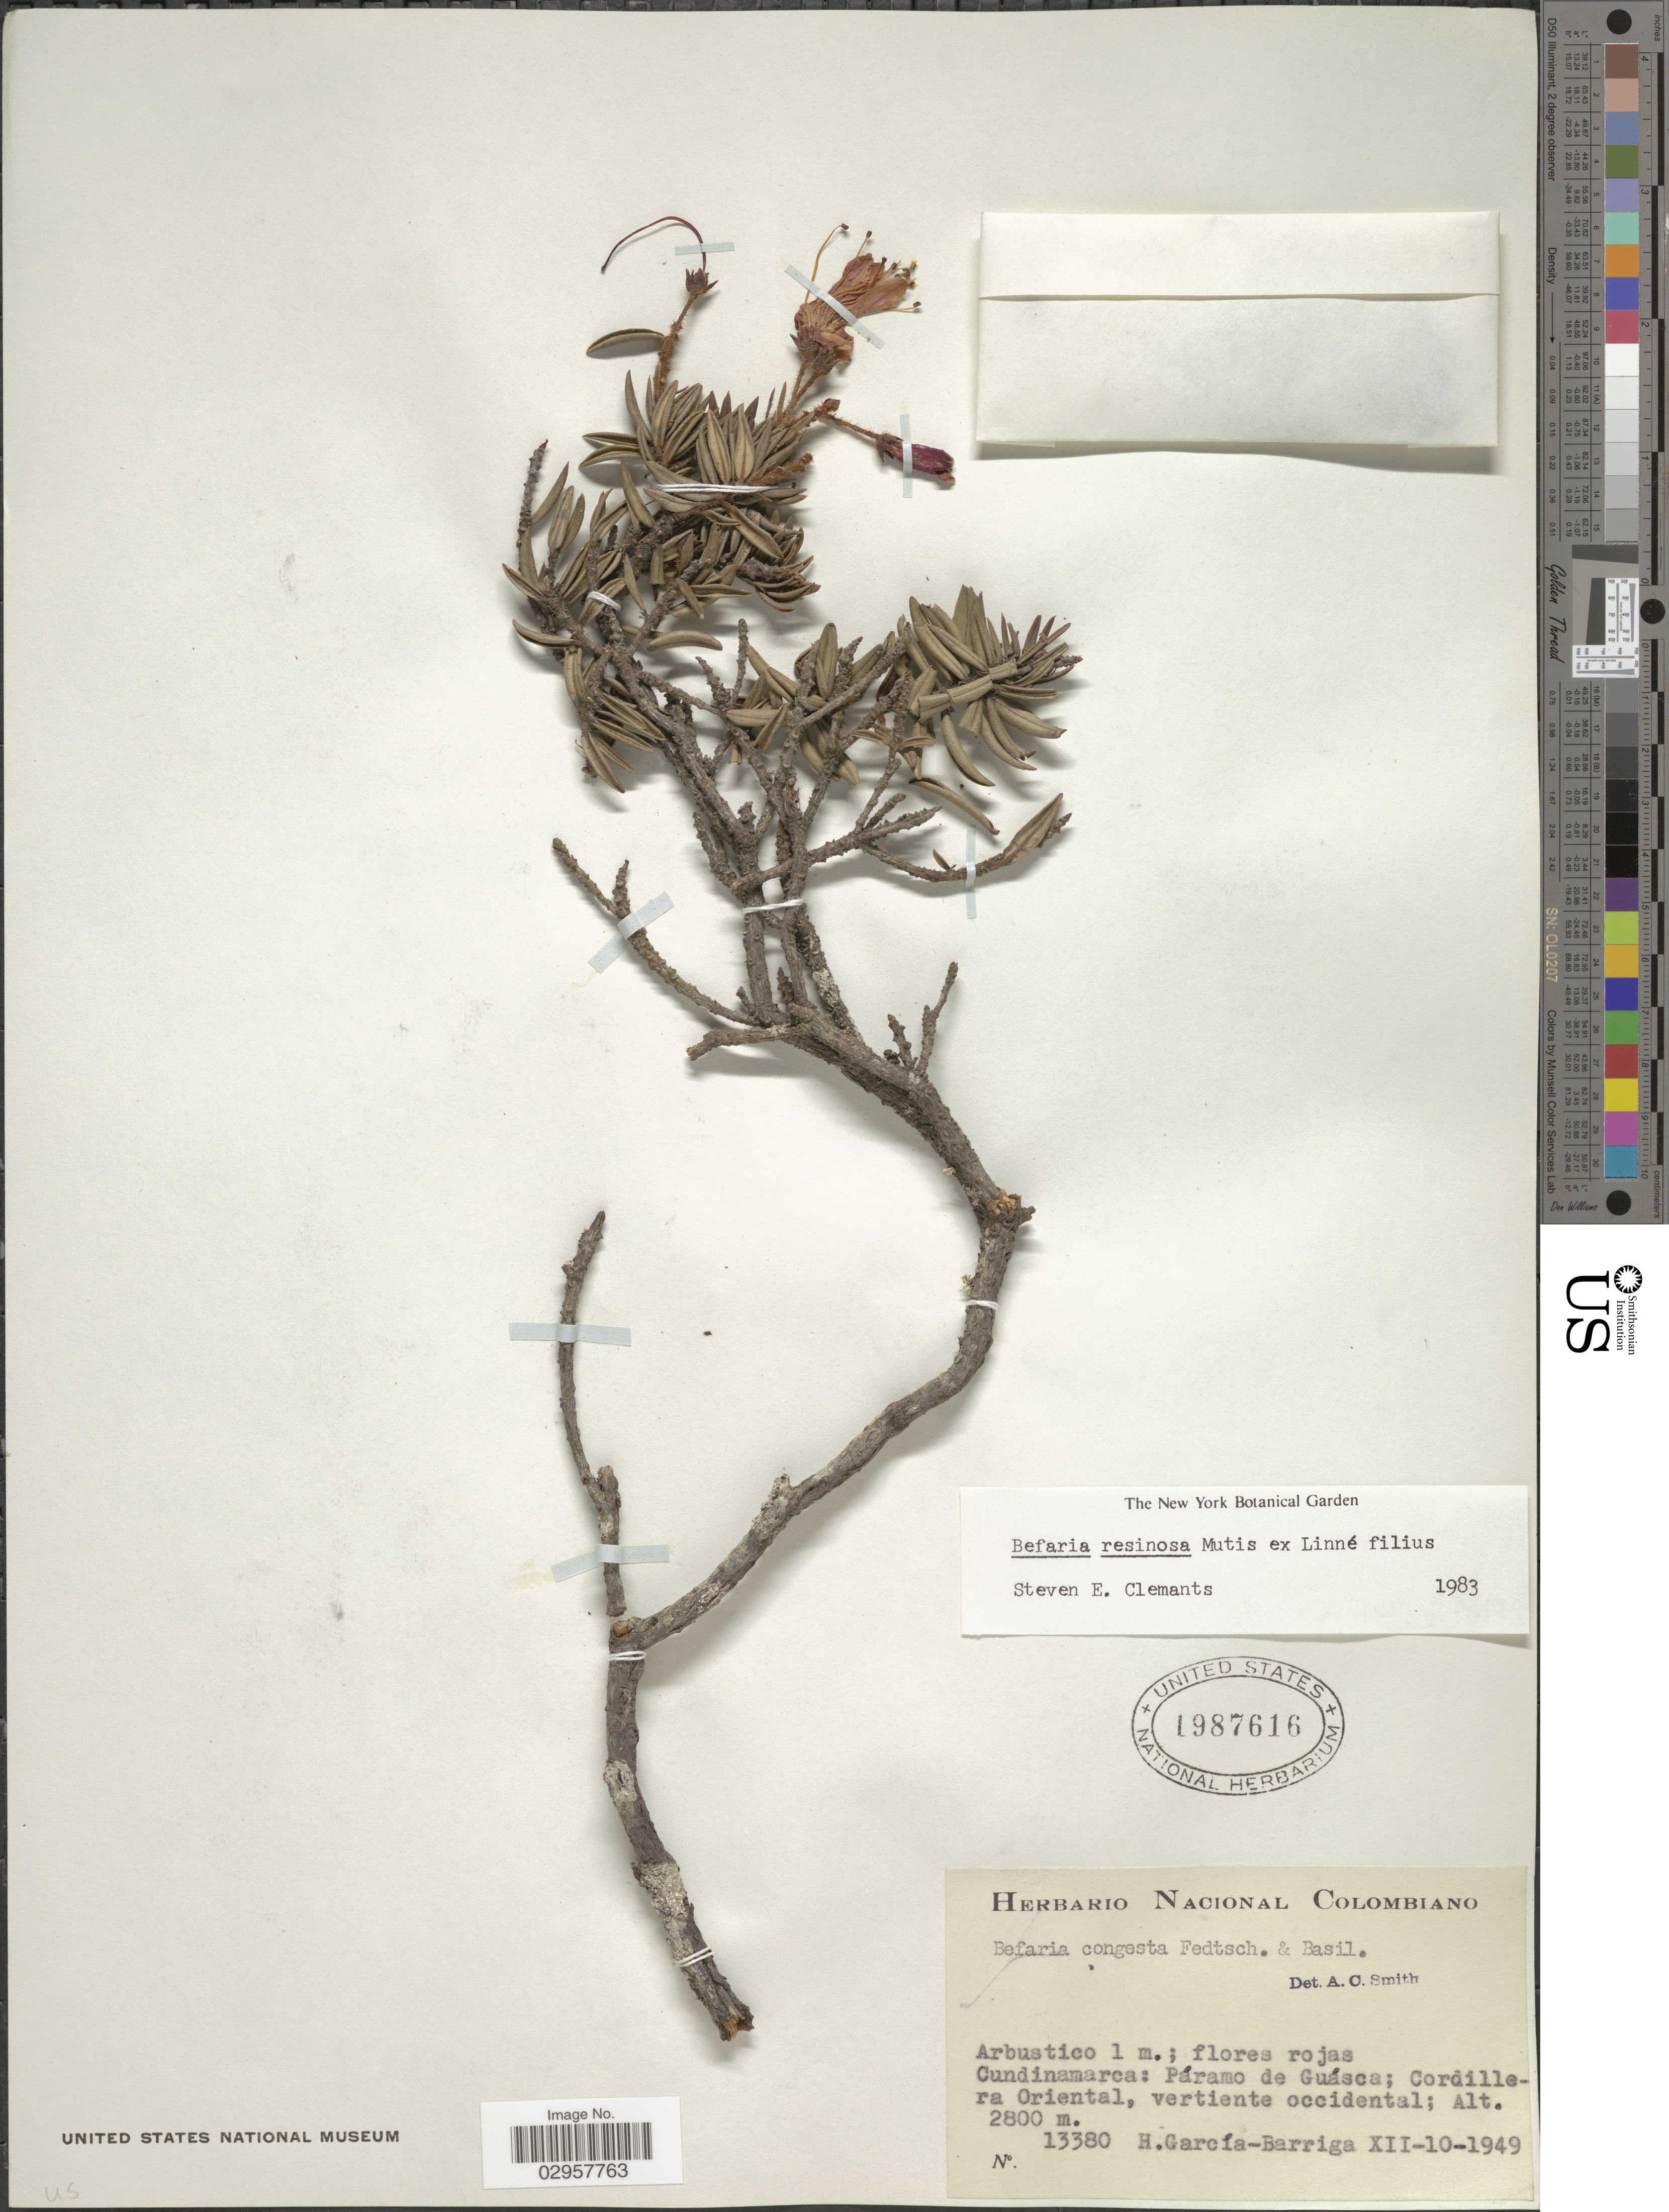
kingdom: Plantae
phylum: Tracheophyta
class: Magnoliopsida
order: Ericales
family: Ericaceae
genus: Befaria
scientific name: Befaria resinosa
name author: Mutis ex L. f.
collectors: H. García Barriga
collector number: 13380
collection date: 1949-12-10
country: Colombia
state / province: Cundinamarca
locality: Páramo de Guásca; Cordillera Oriental, vertiente occicental.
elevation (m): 2800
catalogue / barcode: US 1987616